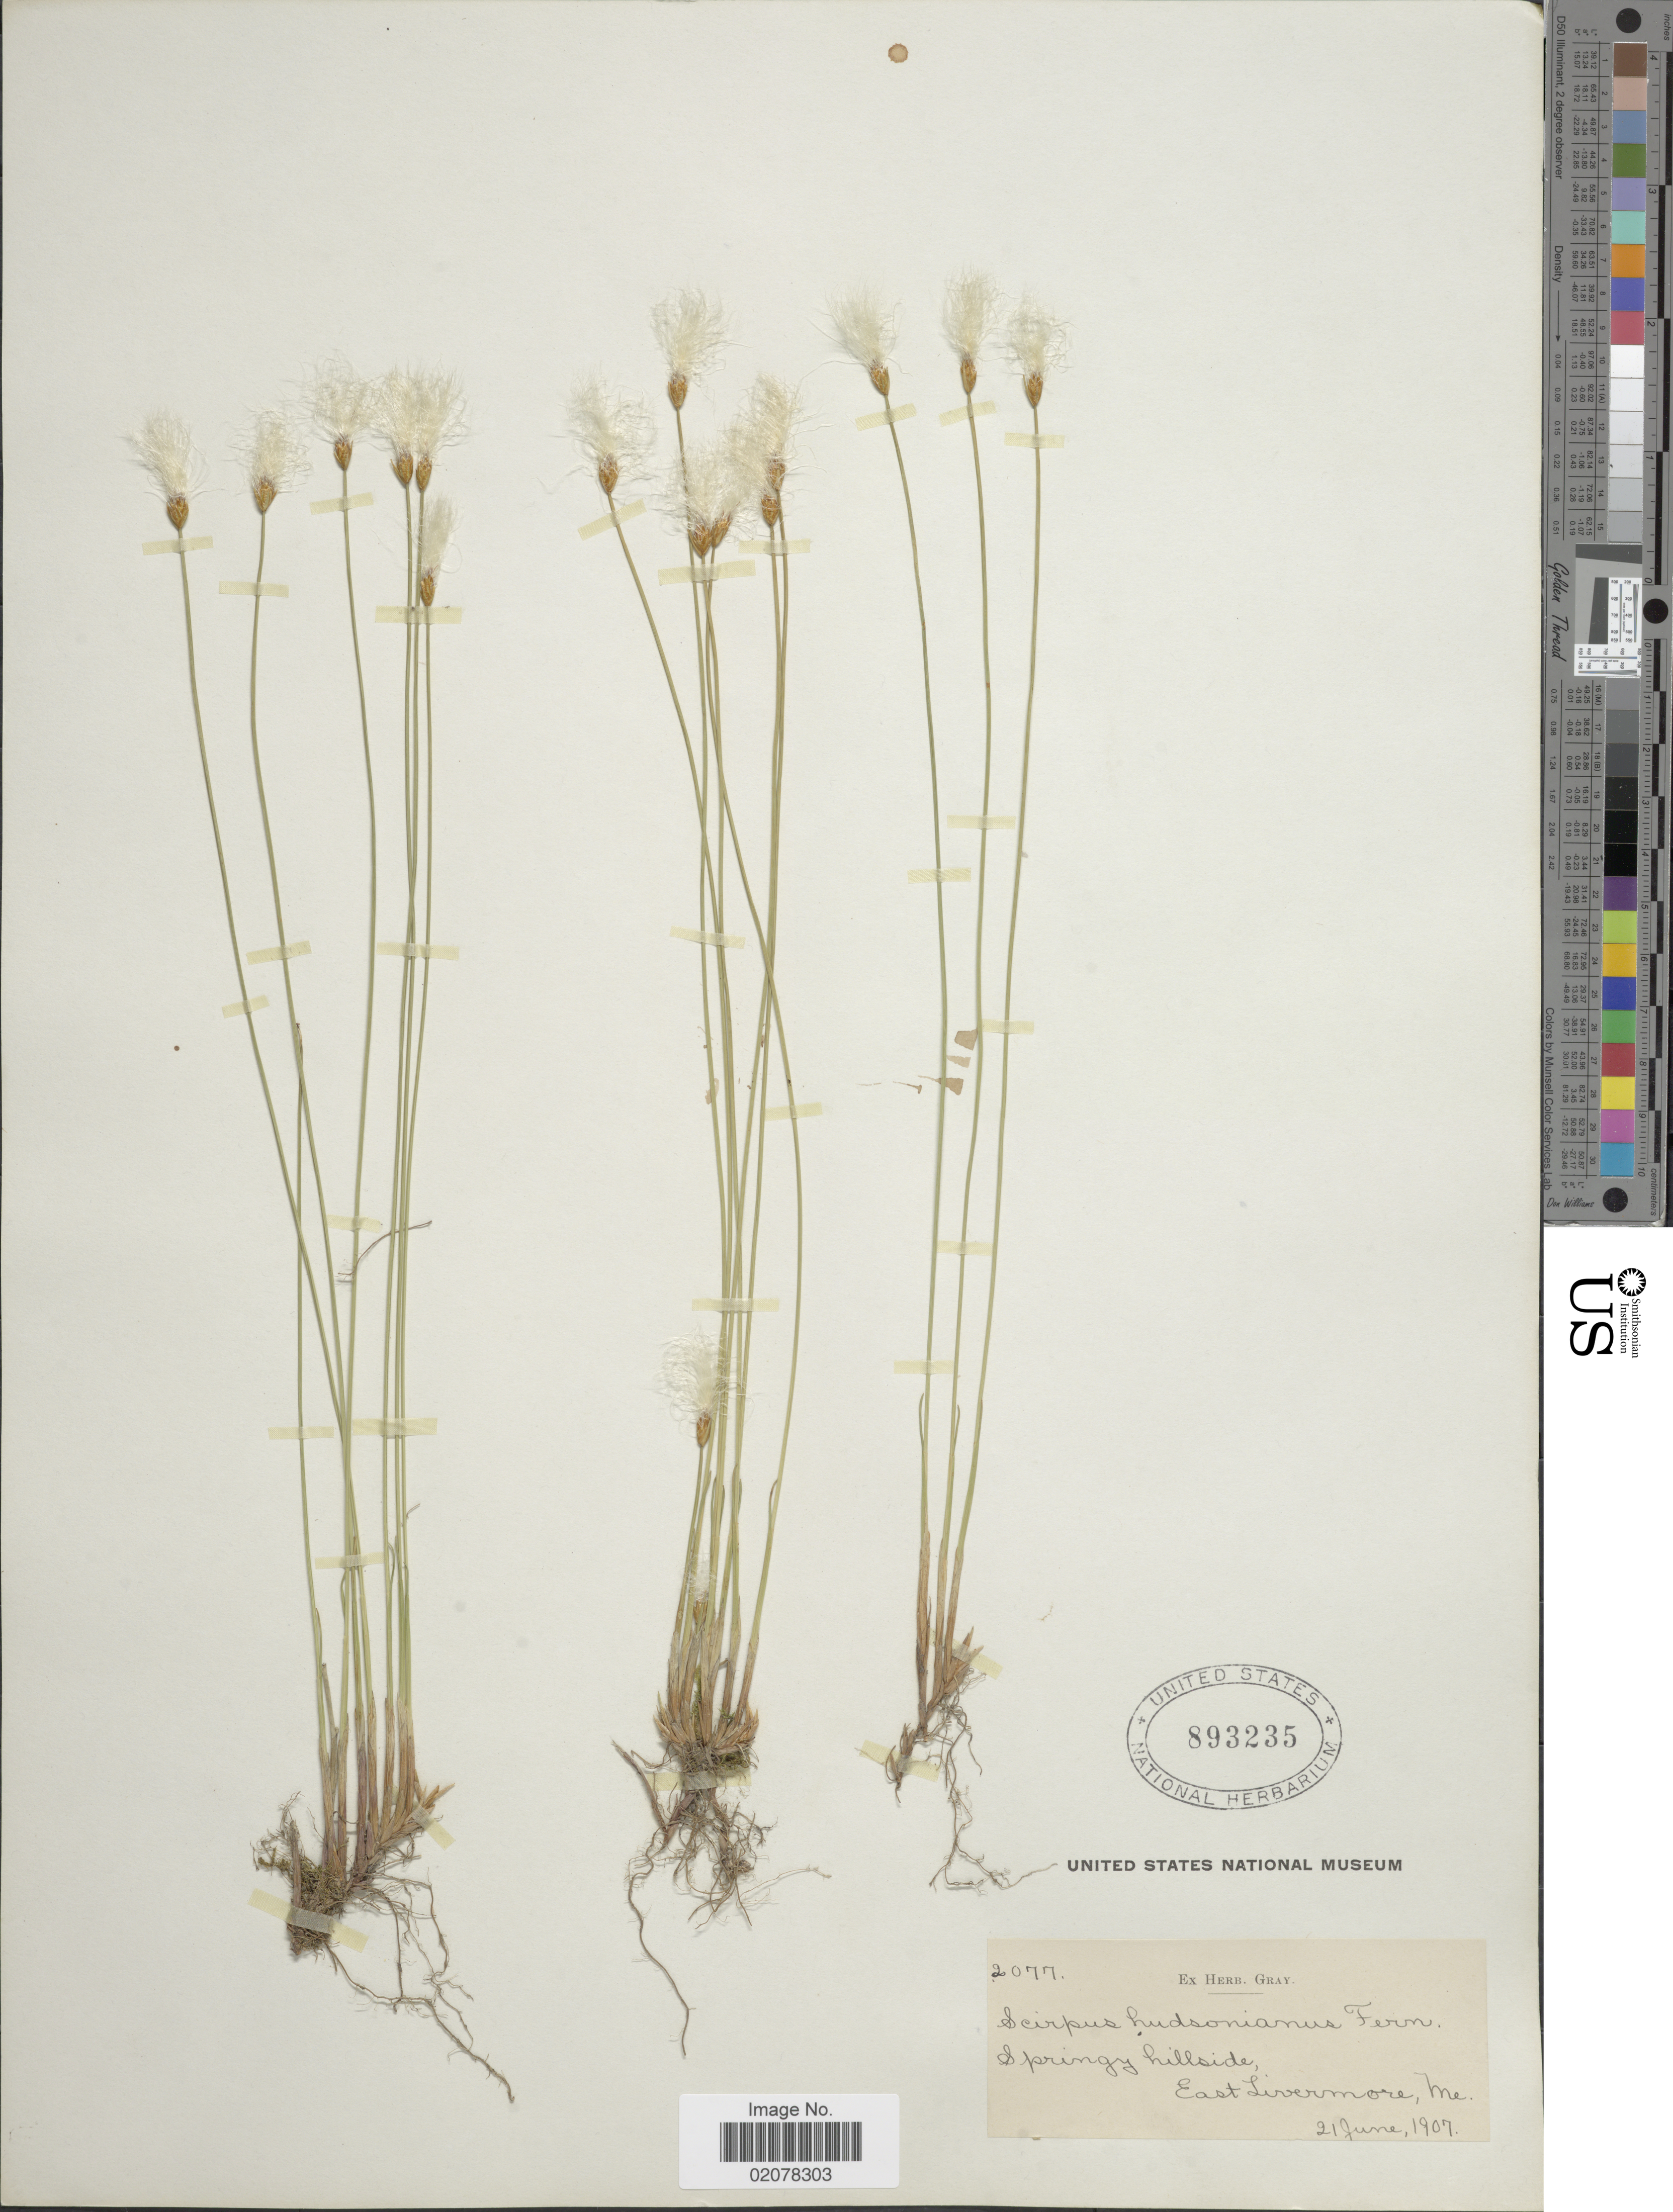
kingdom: Plantae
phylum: Tracheophyta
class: Liliopsida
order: Poales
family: Cyperaceae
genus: Trichophorum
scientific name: Trichophorum alpinum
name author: (L.) Pers.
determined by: Strong, M. T., (US), Smithsonian Institution - National Museum of Natural History (UNITED STATES)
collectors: ex herb. Gray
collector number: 2077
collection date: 1907-06-21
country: United States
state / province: Maine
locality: Springy hillside, East Livermore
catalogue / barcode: US 893235